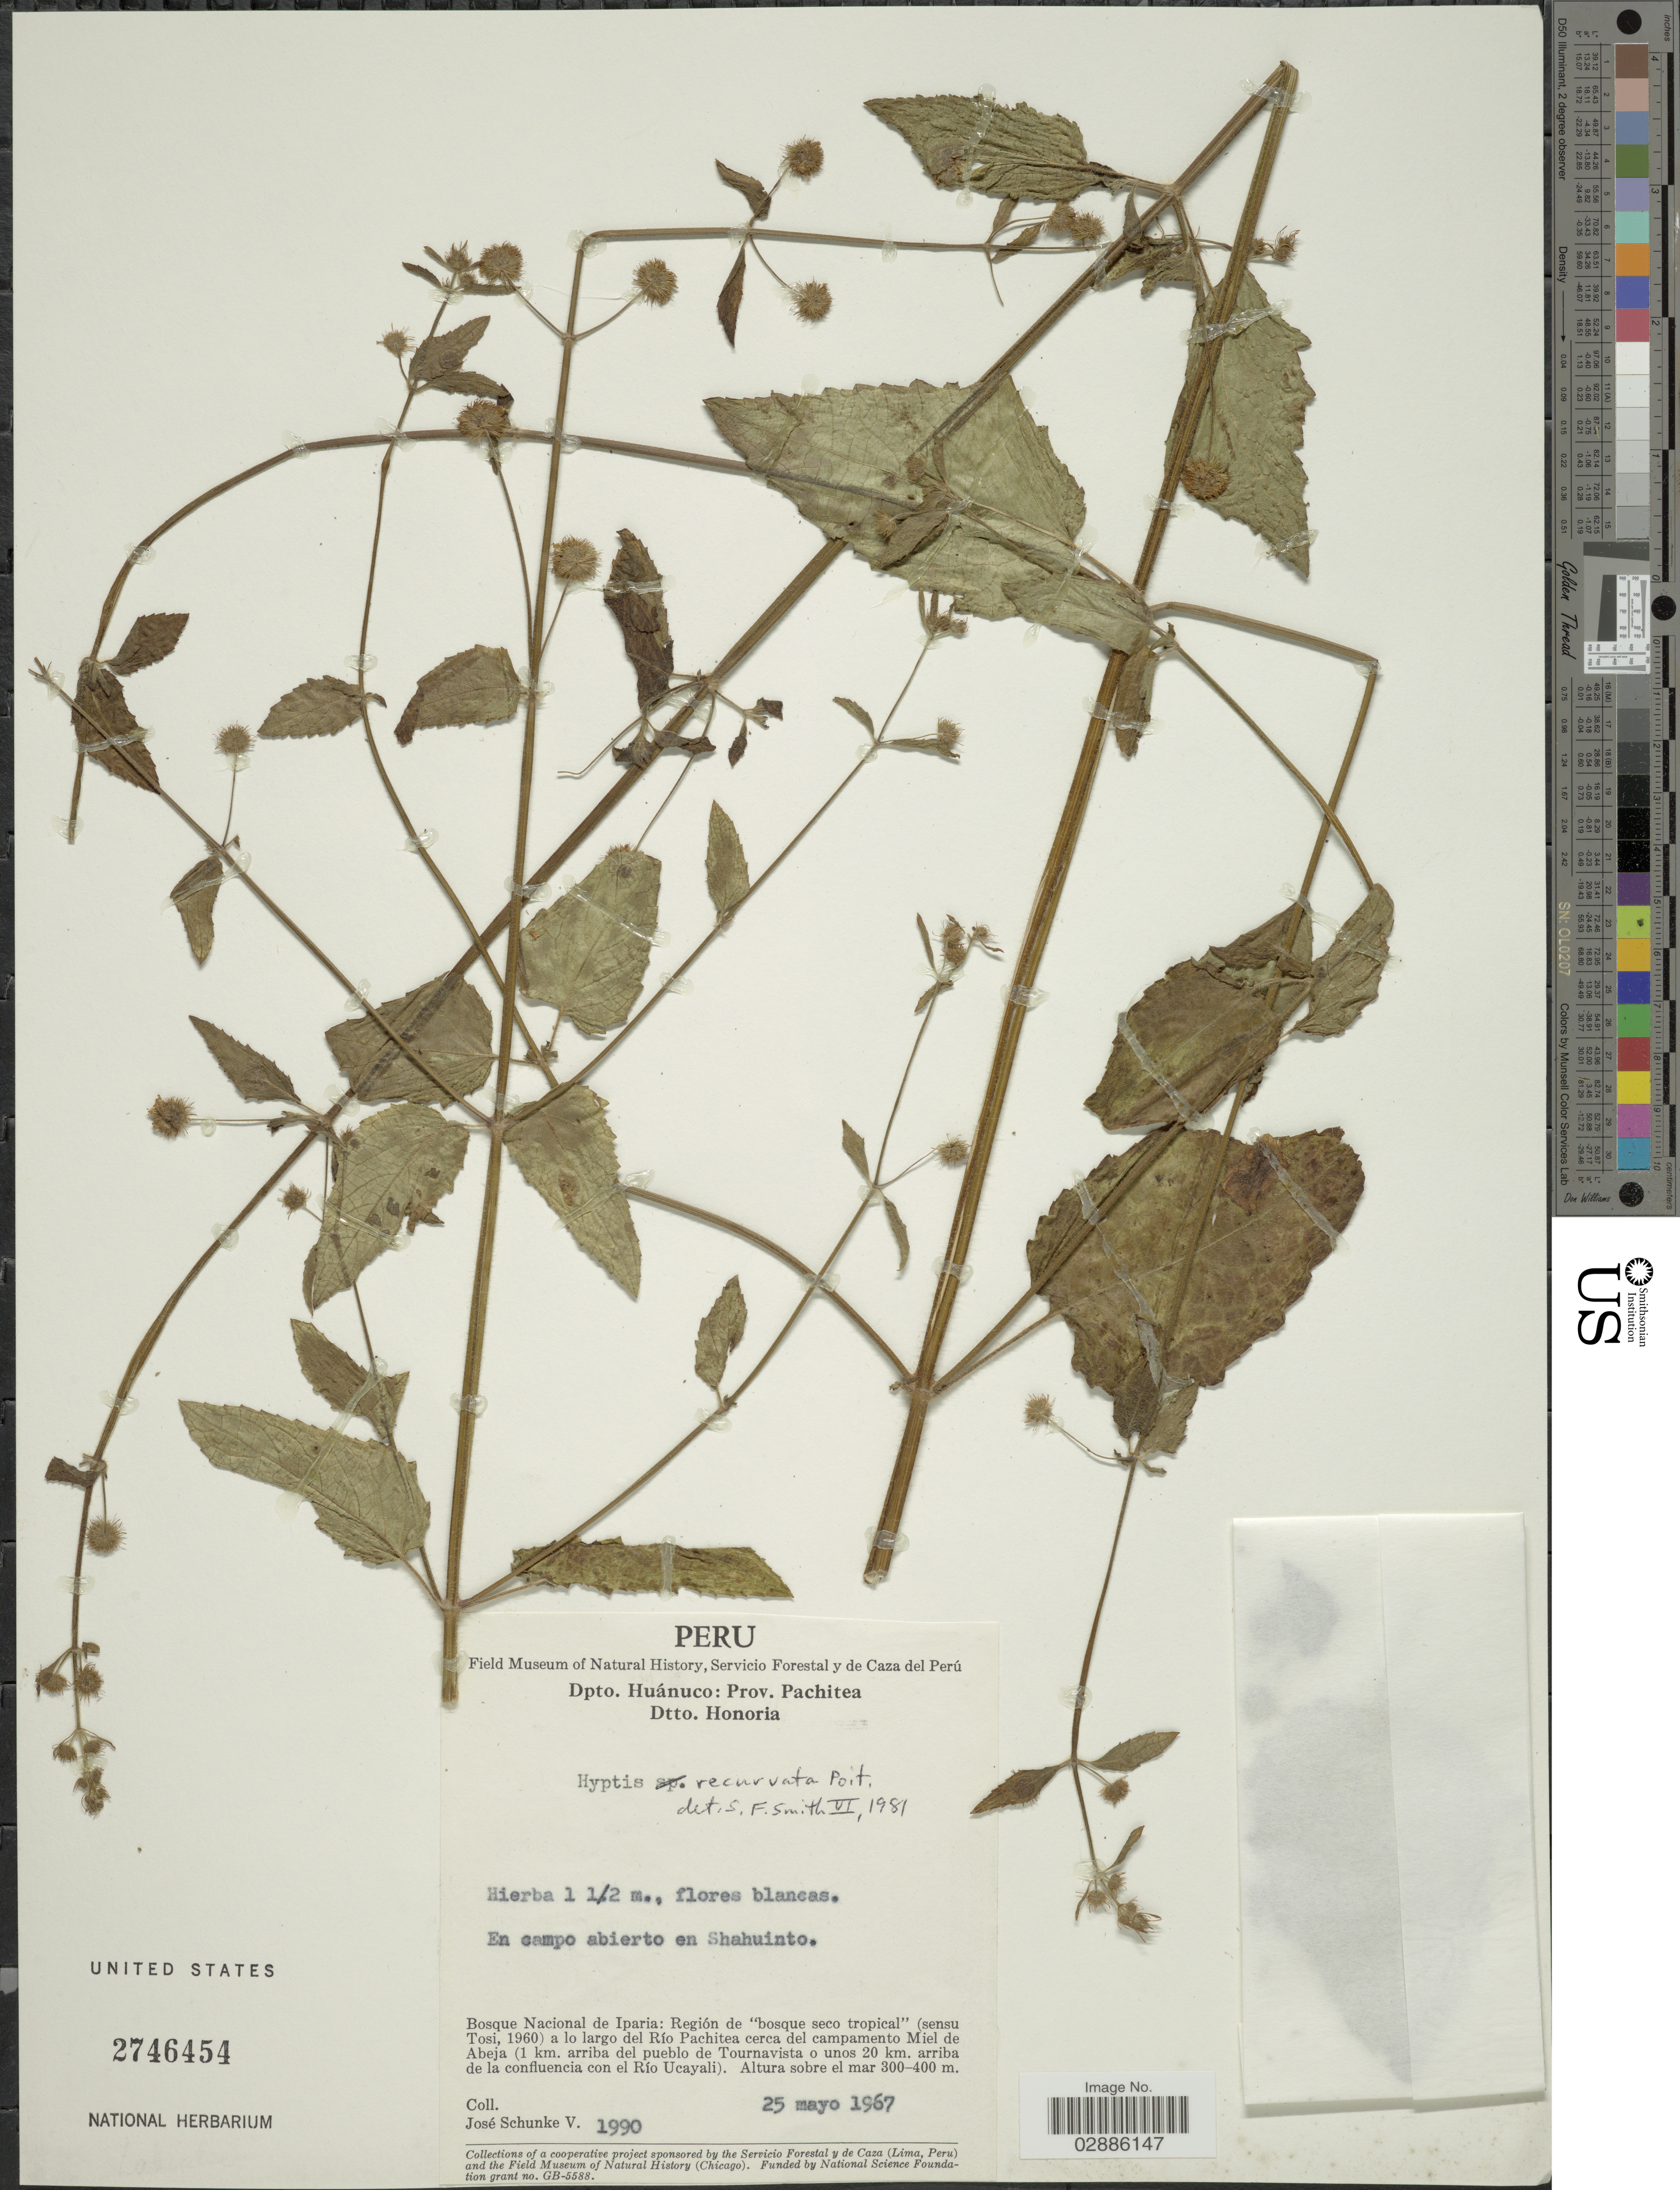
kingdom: Plantae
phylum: Tracheophyta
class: Magnoliopsida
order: Lamiales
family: Lamiaceae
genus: Hyptis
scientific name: Hyptis recurvata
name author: Poit.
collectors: J. Schunke Vigo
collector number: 1990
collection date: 1967-05-25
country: Peru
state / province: Huánuco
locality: Dpto. Huánuco: Prov. Pachitea, Dtto. Honoria, Bosque Nacional de Iparia: Región de "bosque seco tropical" (sensu Tosi, 1960) a lo largo del Río Pachitea cerca del campamento Miel de Abeja (1 km. arriba del pueblo de Tournavista o unos 20 km. arriba de la confluencia con el Río Ucayali).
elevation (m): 300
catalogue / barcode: US 2746454